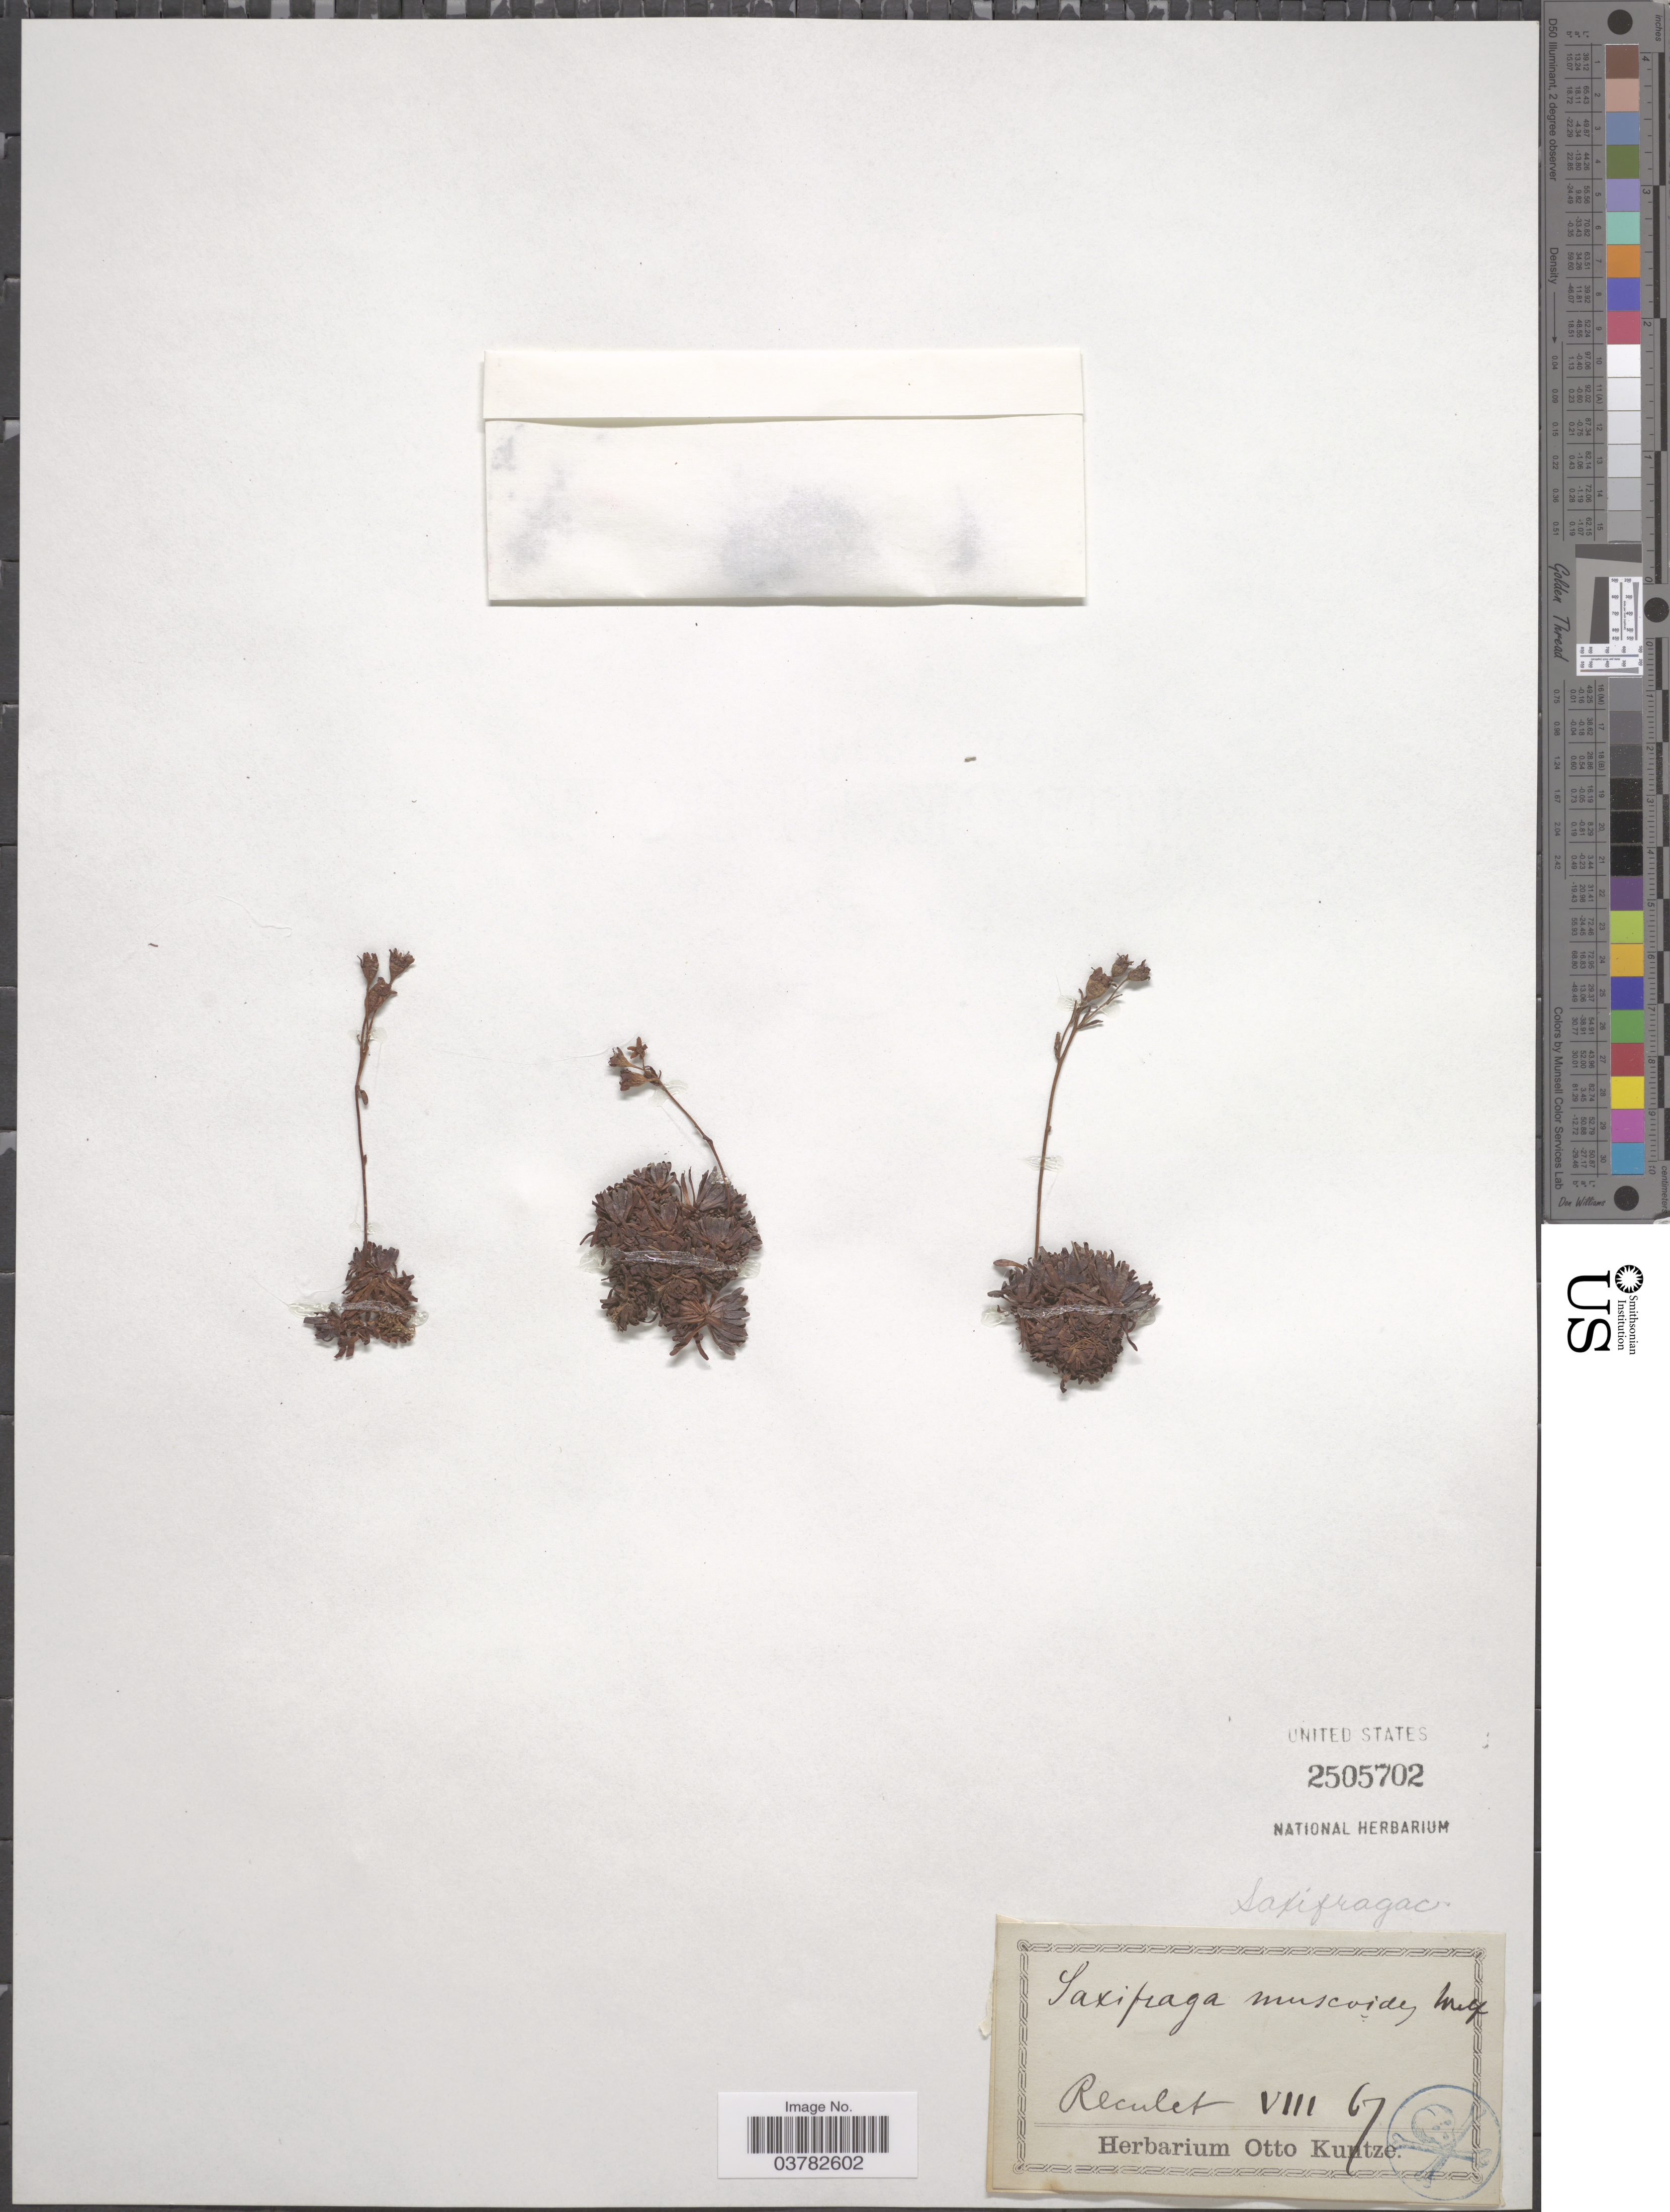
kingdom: Plantae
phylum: Tracheophyta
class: Magnoliopsida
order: Saxifragales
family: Saxifragaceae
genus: Saxifraga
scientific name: Saxifraga muscoides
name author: All.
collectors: ex herb. Otto Kuntze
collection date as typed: Transcribed d/m/y: /8/67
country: France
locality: Reculet.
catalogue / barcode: US 2505702